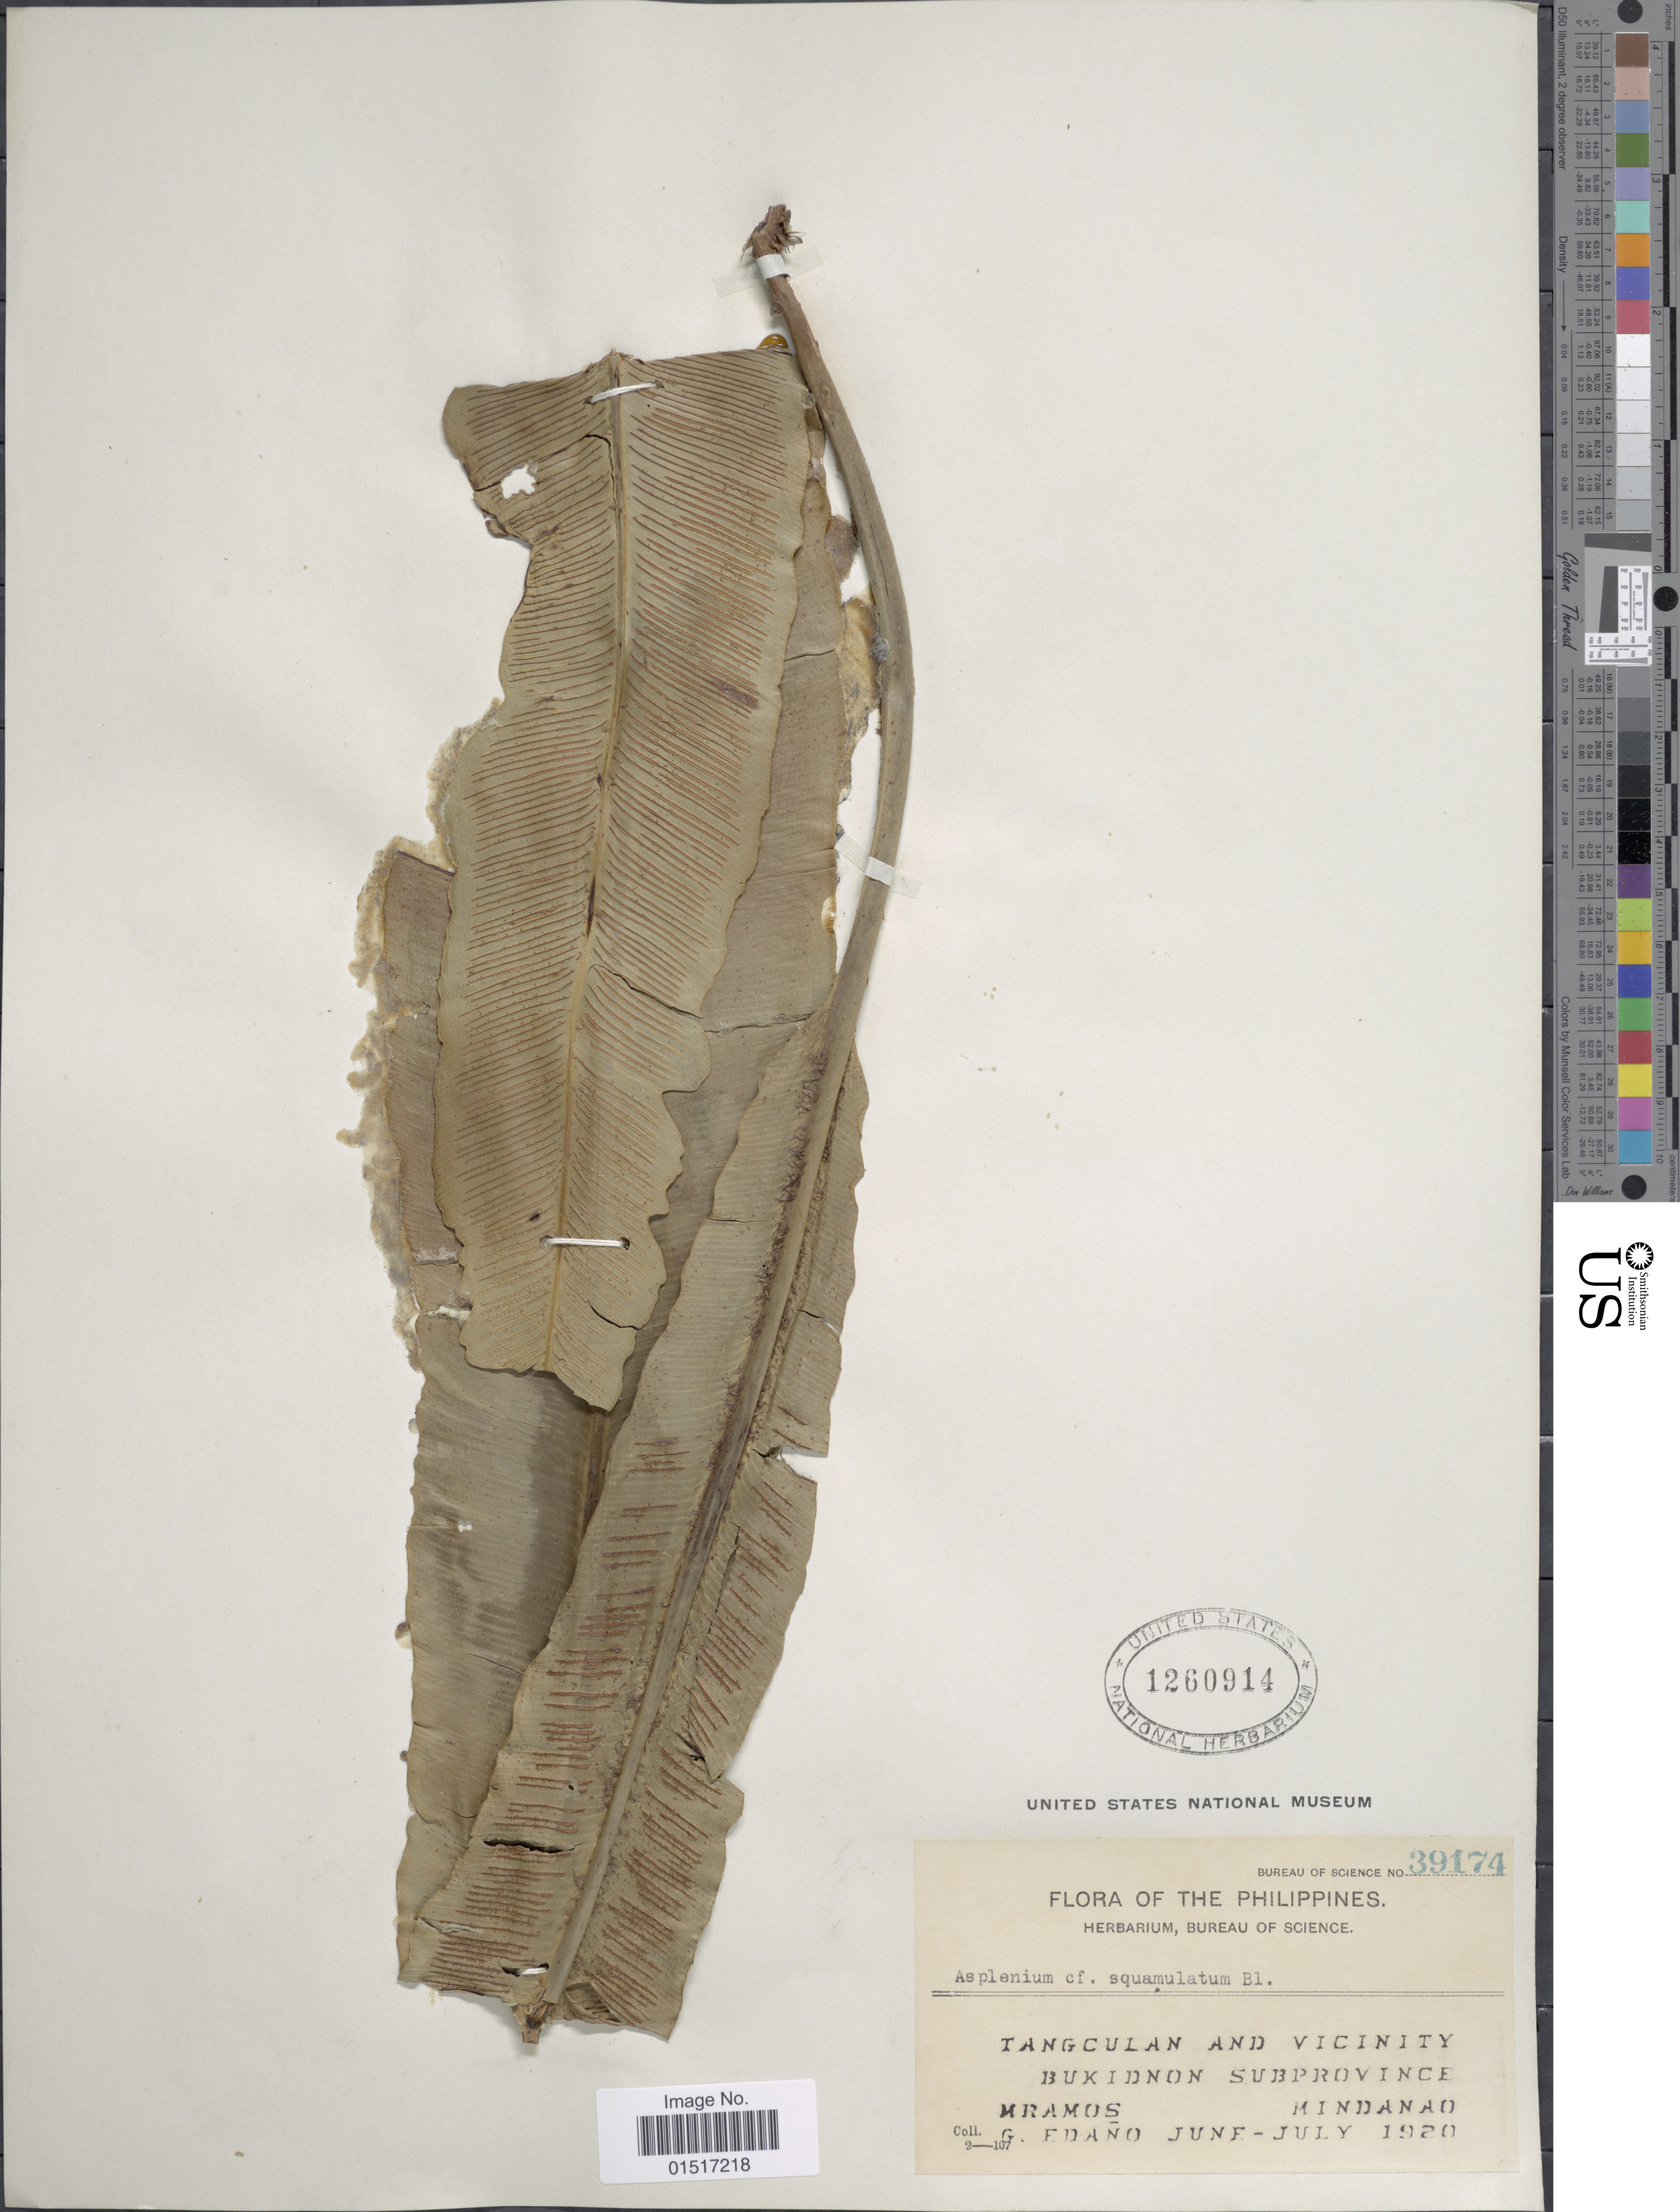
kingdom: Plantae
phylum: Tracheophyta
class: Polypodiopsida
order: Polypodiales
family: Aspleniaceae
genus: Asplenium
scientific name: Asplenium vittiforme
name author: Cav.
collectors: M. Ramos & G. Edaño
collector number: Bureau of Science 39174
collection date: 1920-06/1920-07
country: Philippines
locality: Tangculan and Vicinity. Bukidnon Subprovince. Mindanao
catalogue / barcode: US 1260914